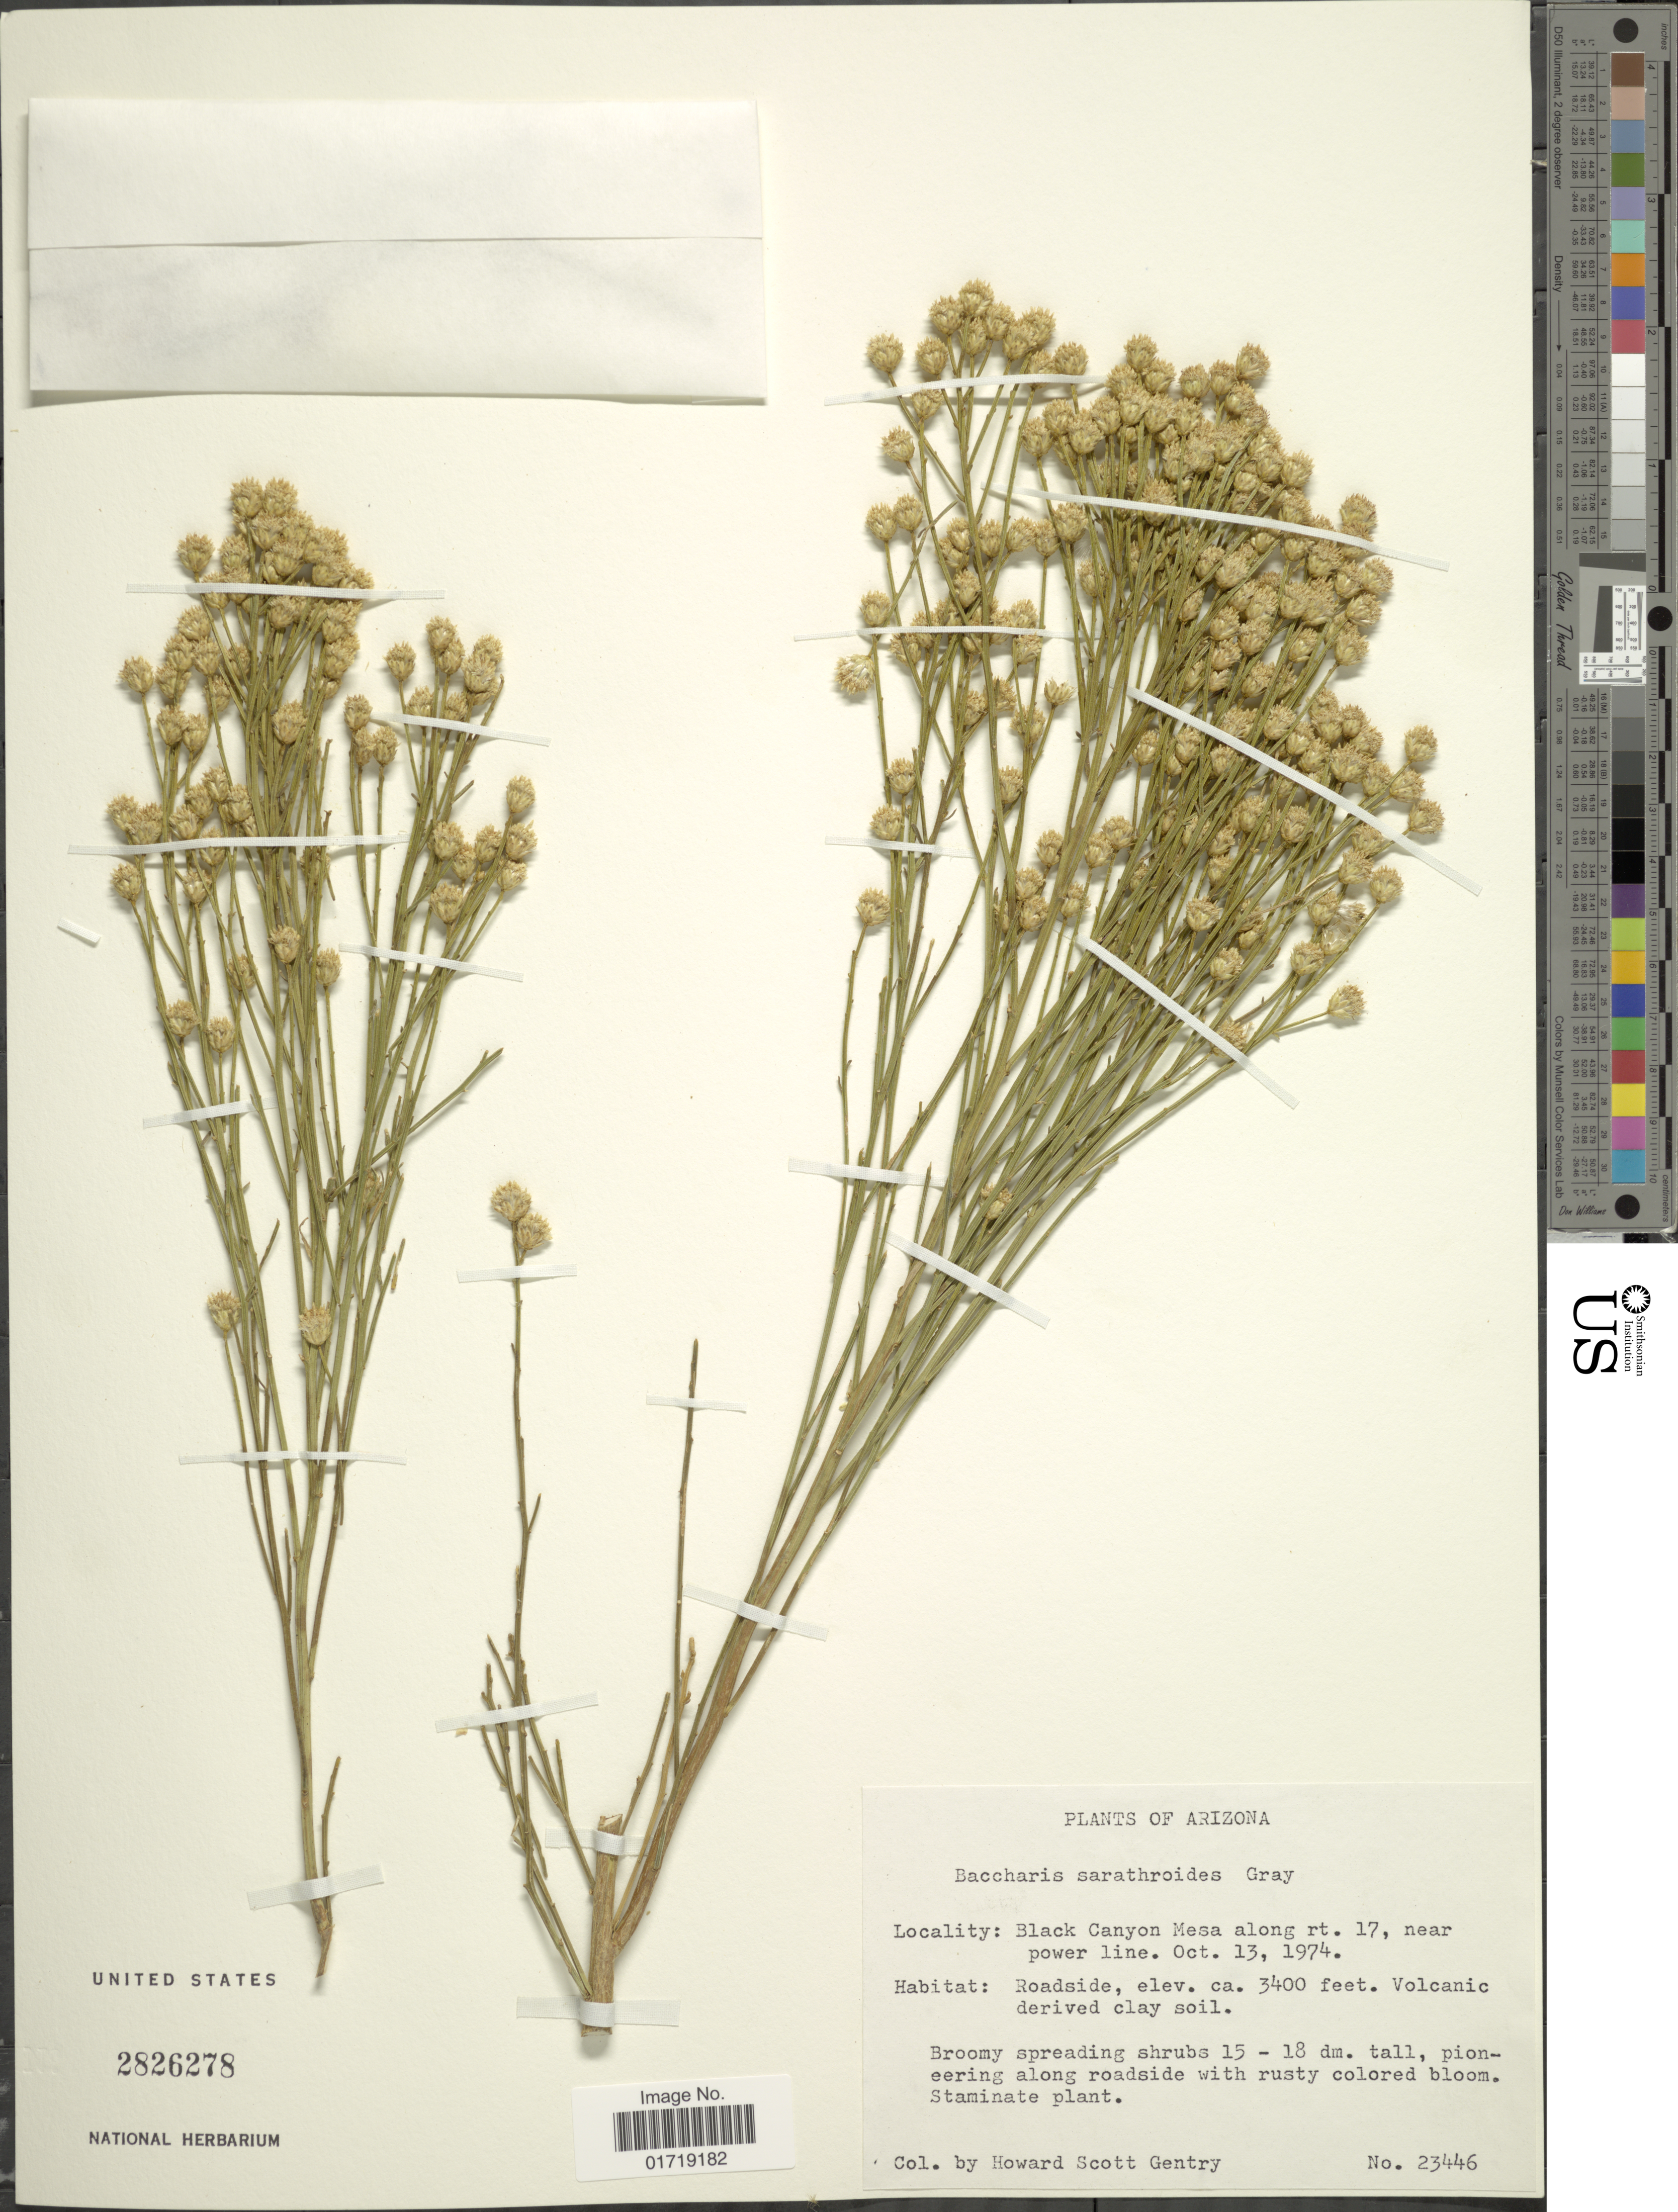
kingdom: Plantae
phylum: Tracheophyta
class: Magnoliopsida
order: Asterales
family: Asteraceae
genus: Baccharis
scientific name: Baccharis sarothroides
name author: A. Gray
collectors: H. S. Gentry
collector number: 23446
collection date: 1974-10-13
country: United States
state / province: Arizona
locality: Black Canyon Mesa along rt. 17, near power line, Roadside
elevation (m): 1036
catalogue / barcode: US 2826278